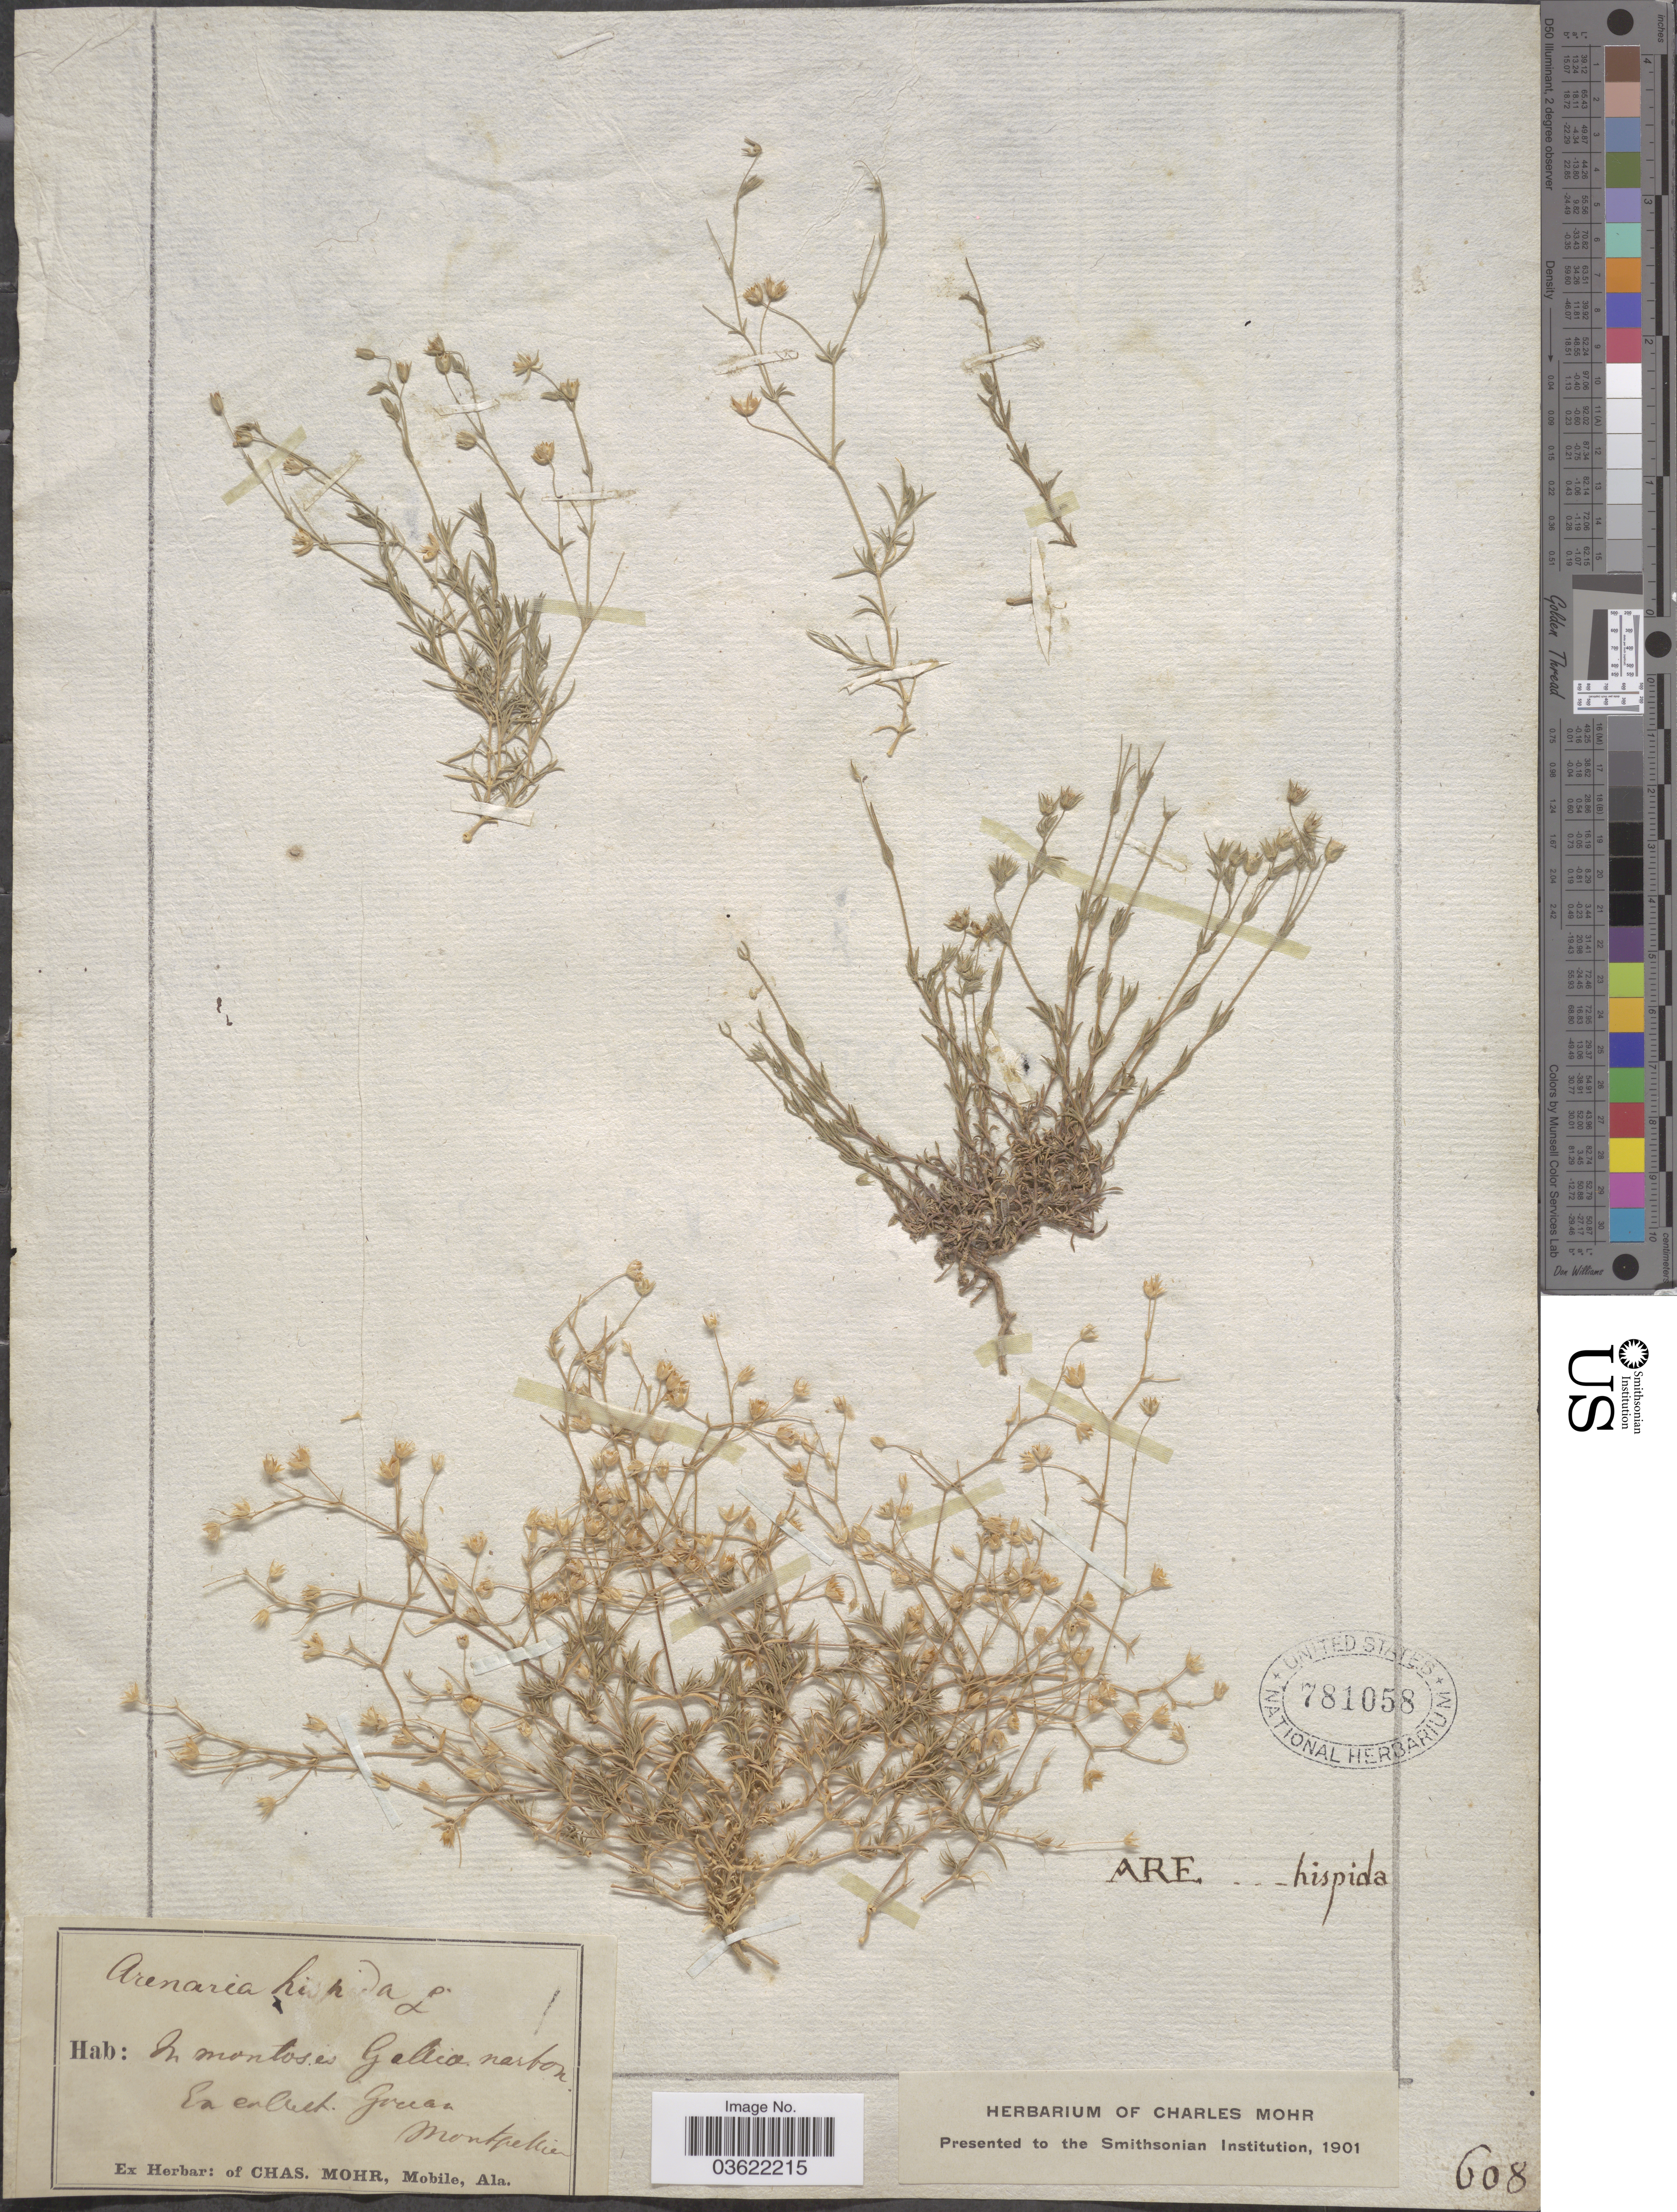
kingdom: Plantae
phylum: Tracheophyta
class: Magnoliopsida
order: Caryophyllales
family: Caryophyllaceae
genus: Arenaria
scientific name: Arenaria hispida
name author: L.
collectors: ex herb. Gouan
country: France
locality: In montosis Galliæ narbon. Montpellier.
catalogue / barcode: US 781058